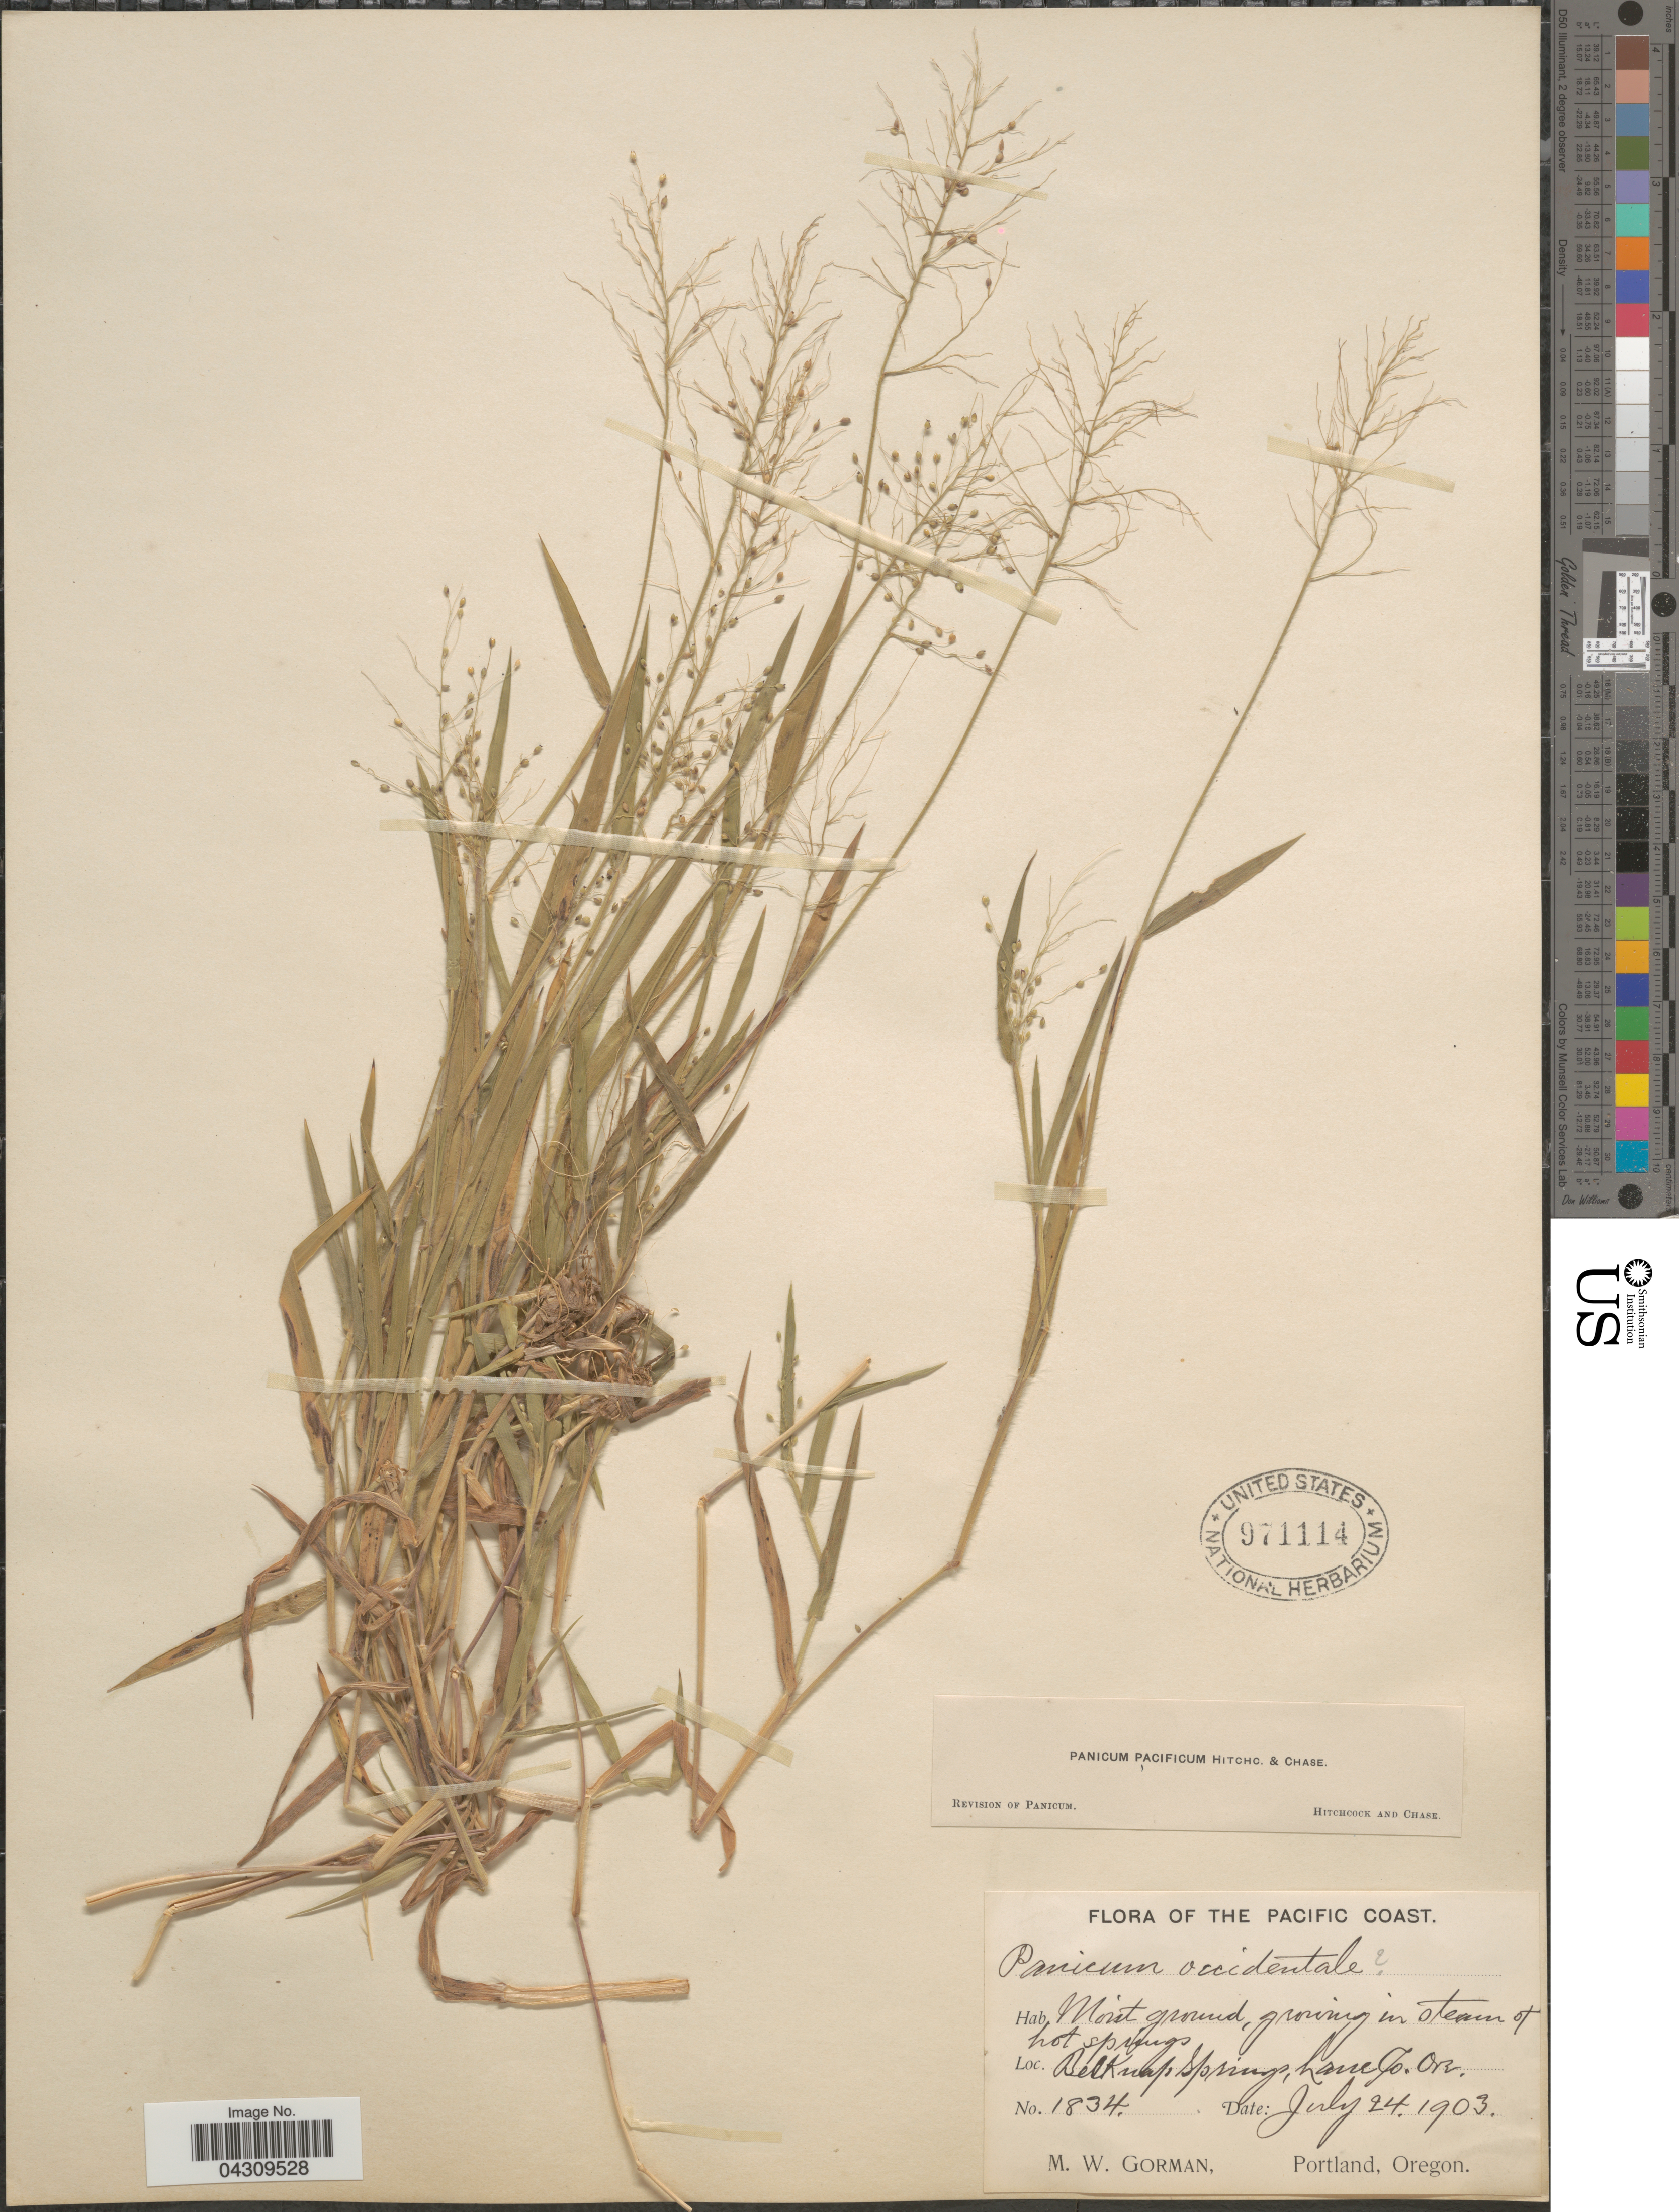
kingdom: Plantae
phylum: Tracheophyta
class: Liliopsida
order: Poales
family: Poaceae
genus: Dichanthelium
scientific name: Dichanthelium acuminatum var. acuminatum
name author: (Sw.) Gould & C.A. Clark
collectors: M. W. Gorman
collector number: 1834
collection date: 1903-07-24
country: United States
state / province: Oregon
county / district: Lane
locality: The Pacific Coast. Belknap Springs, Lane Co.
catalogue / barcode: US 971114